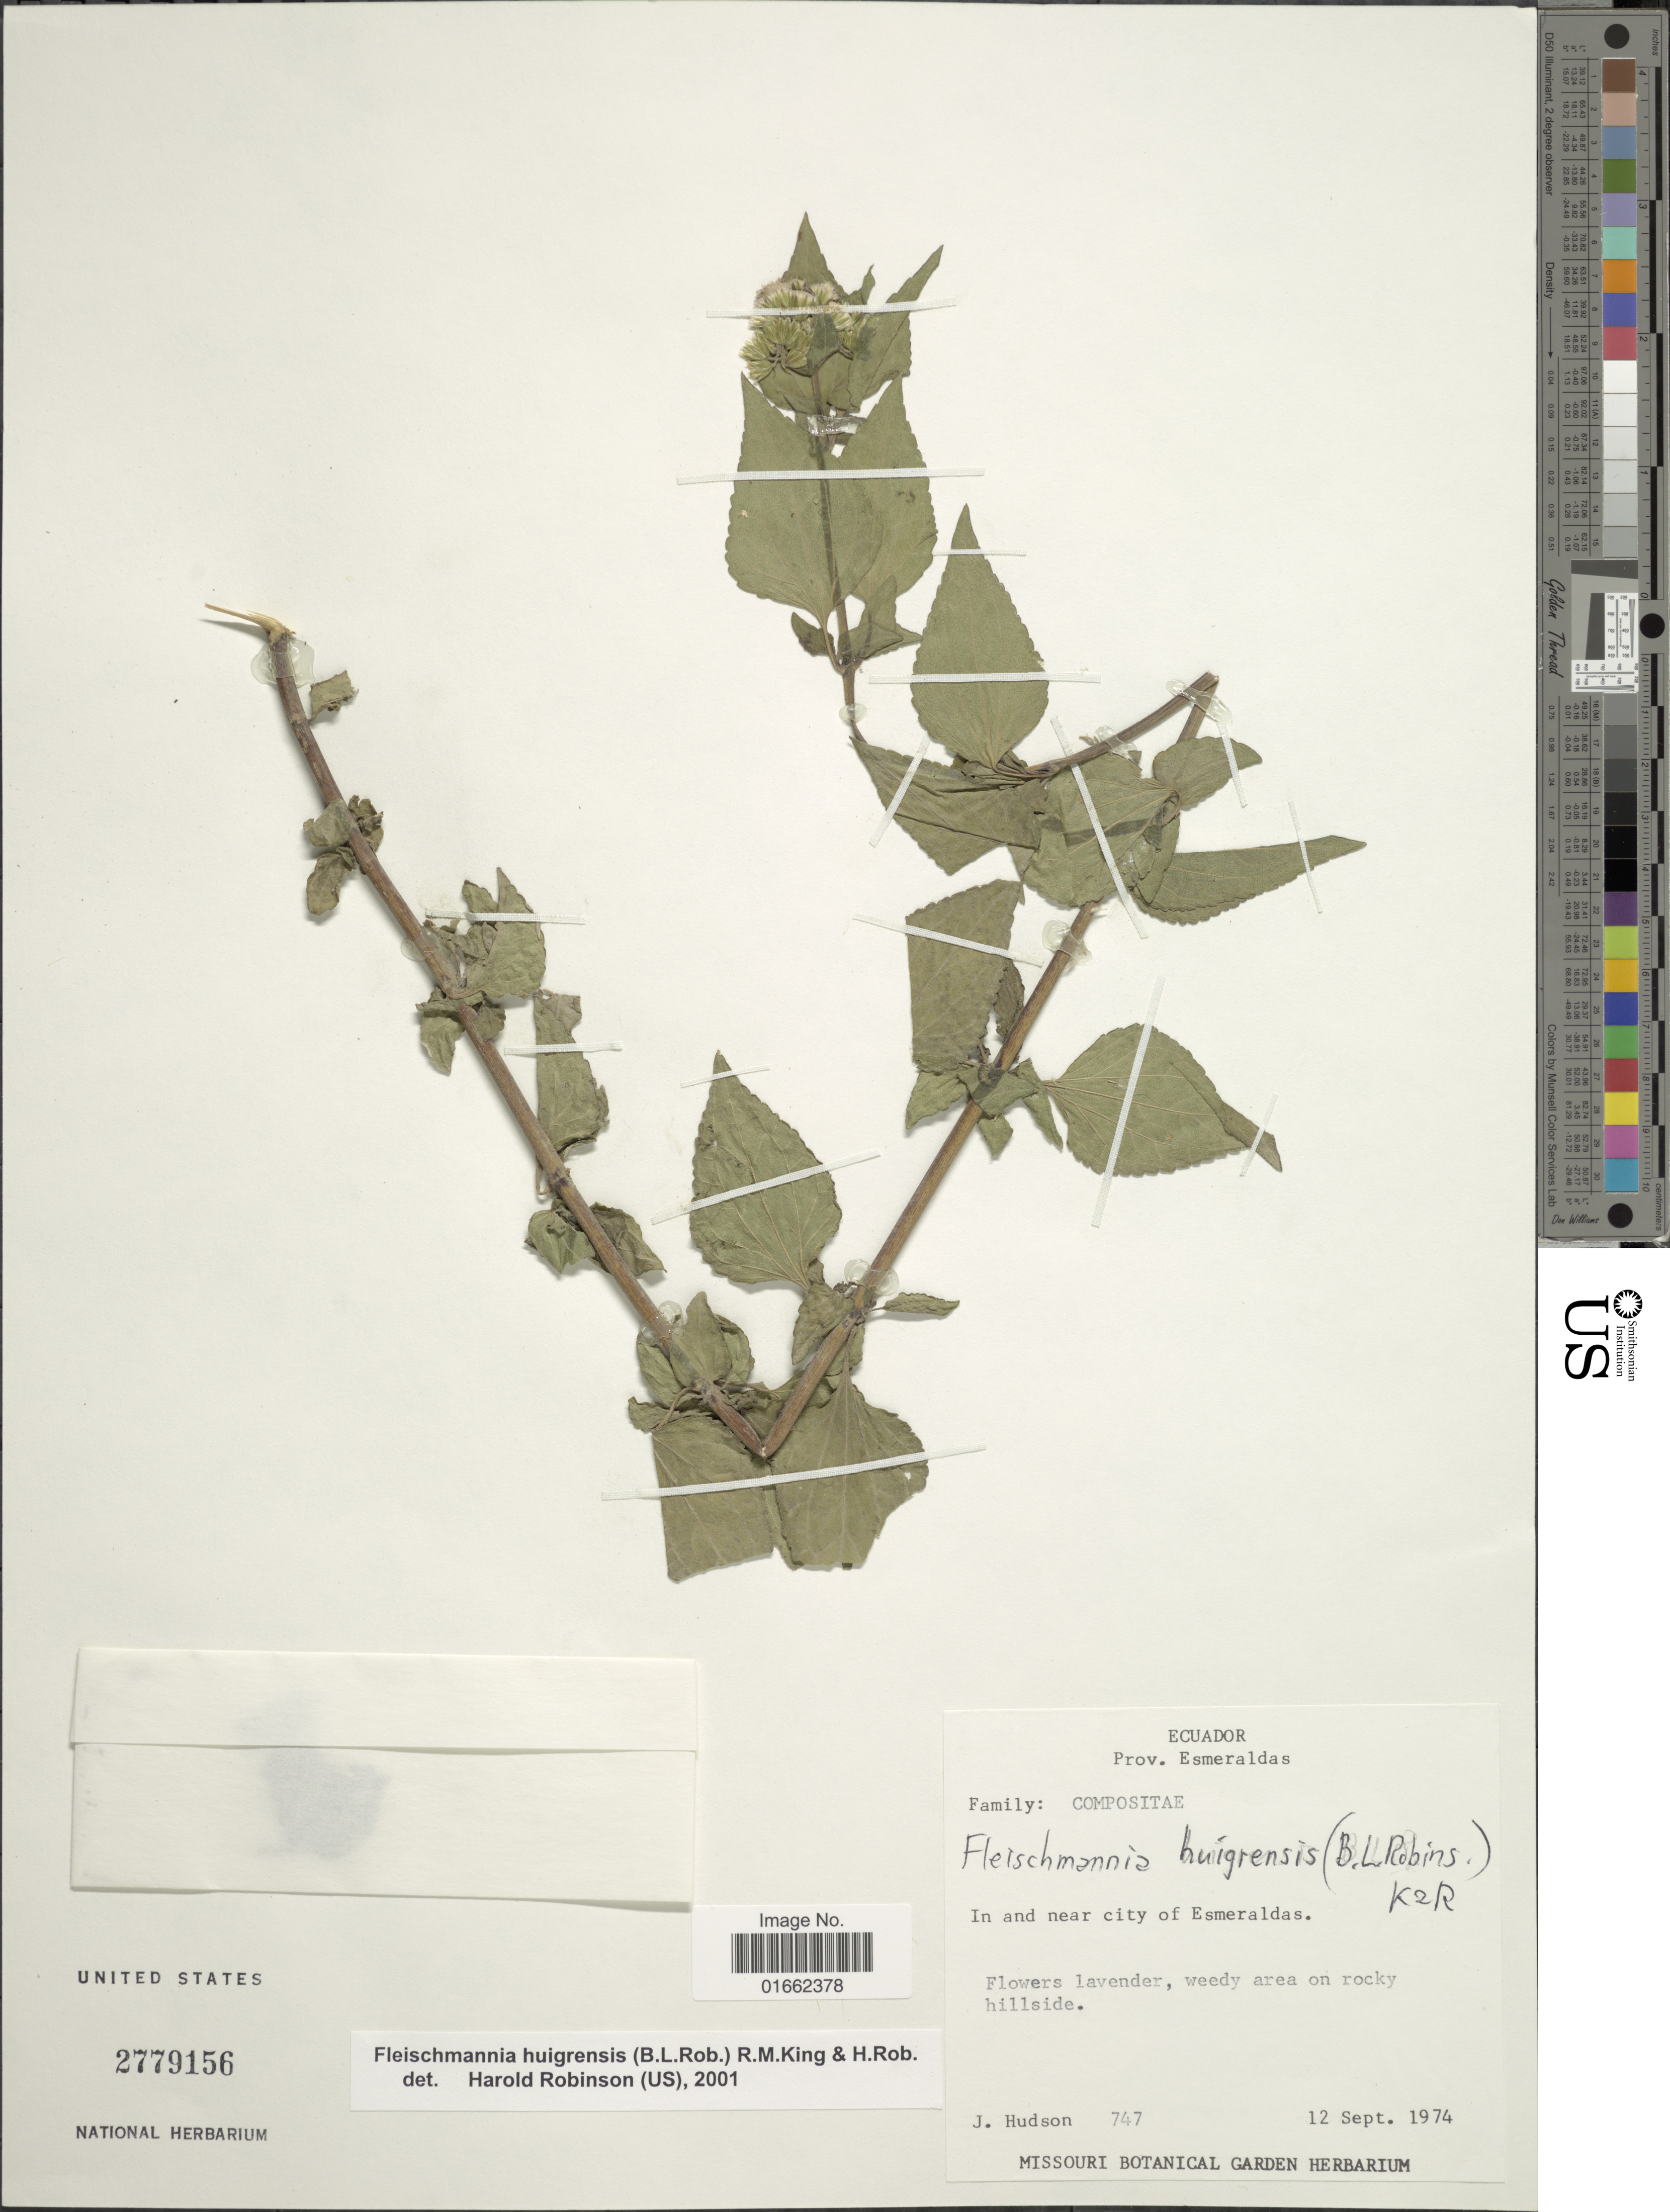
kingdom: Plantae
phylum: Tracheophyta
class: Magnoliopsida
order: Asterales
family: Asteraceae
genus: Fleischmannia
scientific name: Fleischmannia obscurifolia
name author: (Hieron.) R.M. King & H. Rob.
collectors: J. Hudson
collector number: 747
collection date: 1974-09-12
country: Ecuador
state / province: Esmeraldas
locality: Prov. Esmeraldas. In and near city of Esmeraldas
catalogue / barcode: US 2779156